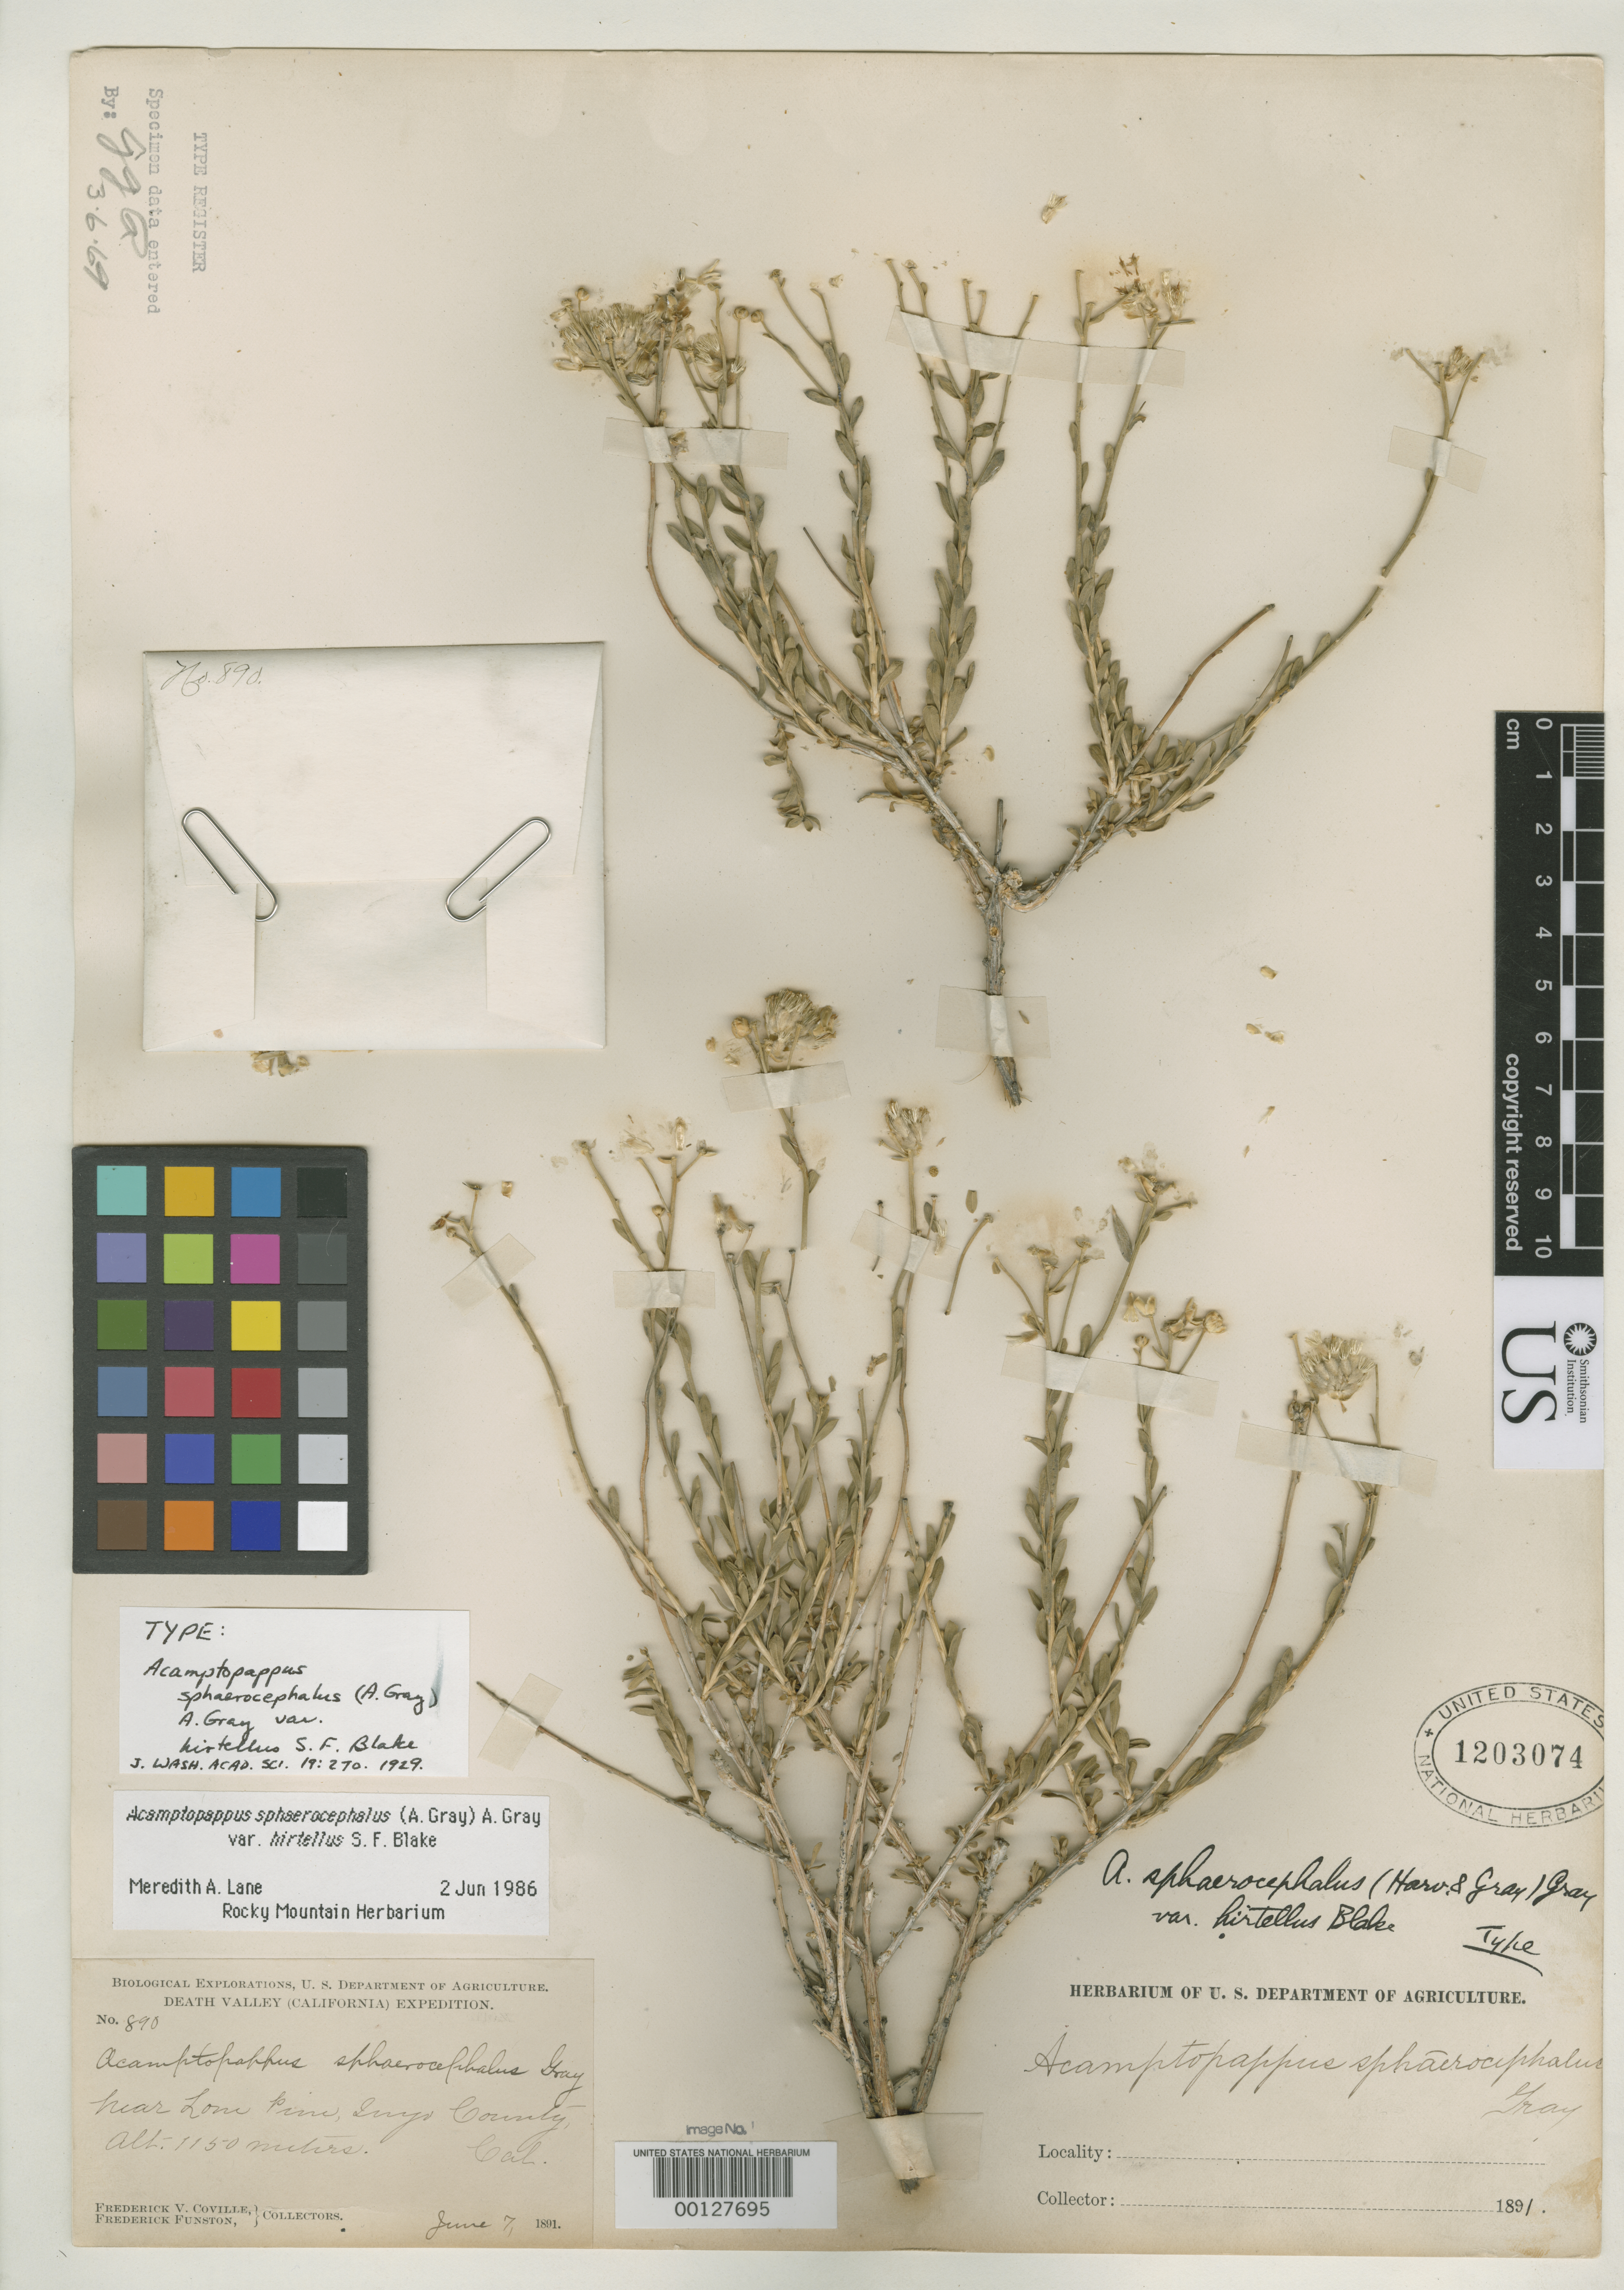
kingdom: Plantae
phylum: Tracheophyta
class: Magnoliopsida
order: Asterales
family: Asteraceae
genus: Acamptopappus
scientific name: Acamptopappus sphaerocephalus var. hirtellus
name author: S.F. Blake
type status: Holotype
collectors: F. V. Coville & F. Funston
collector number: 890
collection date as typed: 07 Jun 1891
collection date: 1891-06-07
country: United States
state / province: California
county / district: Inyo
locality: Lone Pine.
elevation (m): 1150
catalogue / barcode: US 1203074